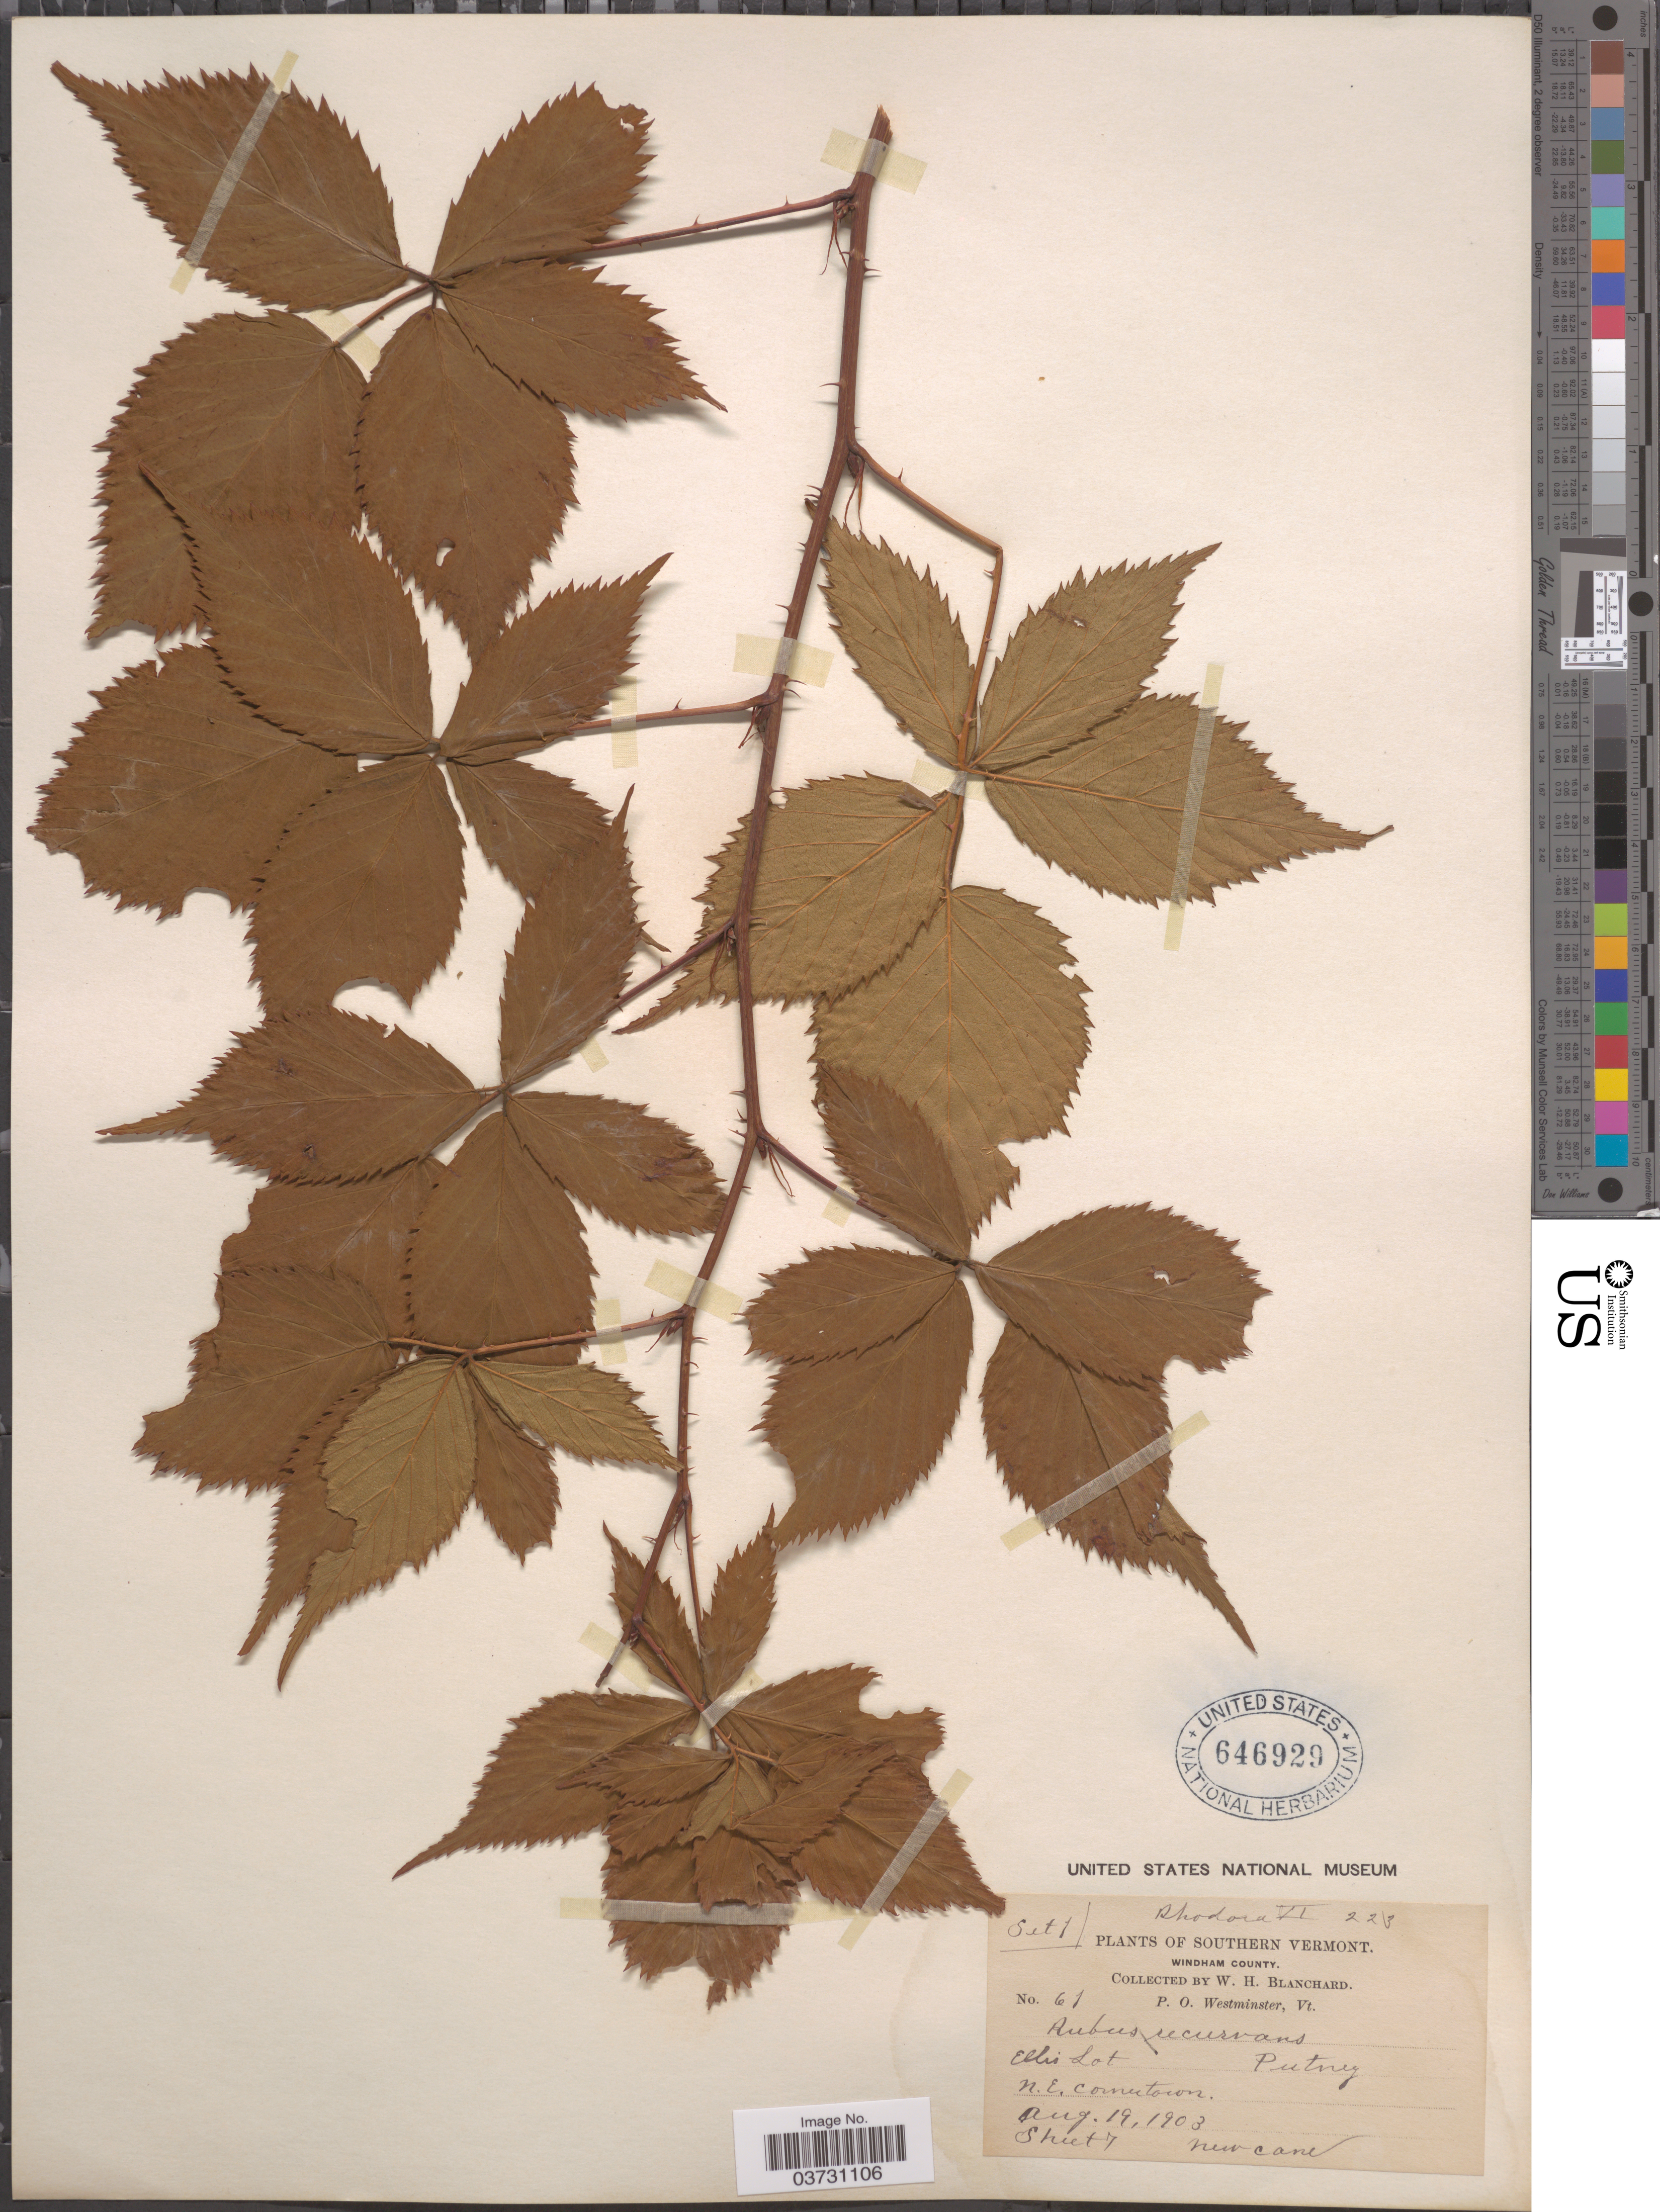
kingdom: Plantae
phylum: Tracheophyta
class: Magnoliopsida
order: Rosales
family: Rosaceae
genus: Rubus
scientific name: Rubus recurvans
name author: Blanch.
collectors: W. H. Blanchard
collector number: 61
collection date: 1903-08-19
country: United States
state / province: Vermont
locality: Southern Vermont. Windham County. Putney. N. E. Cornertown.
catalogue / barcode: US 646929